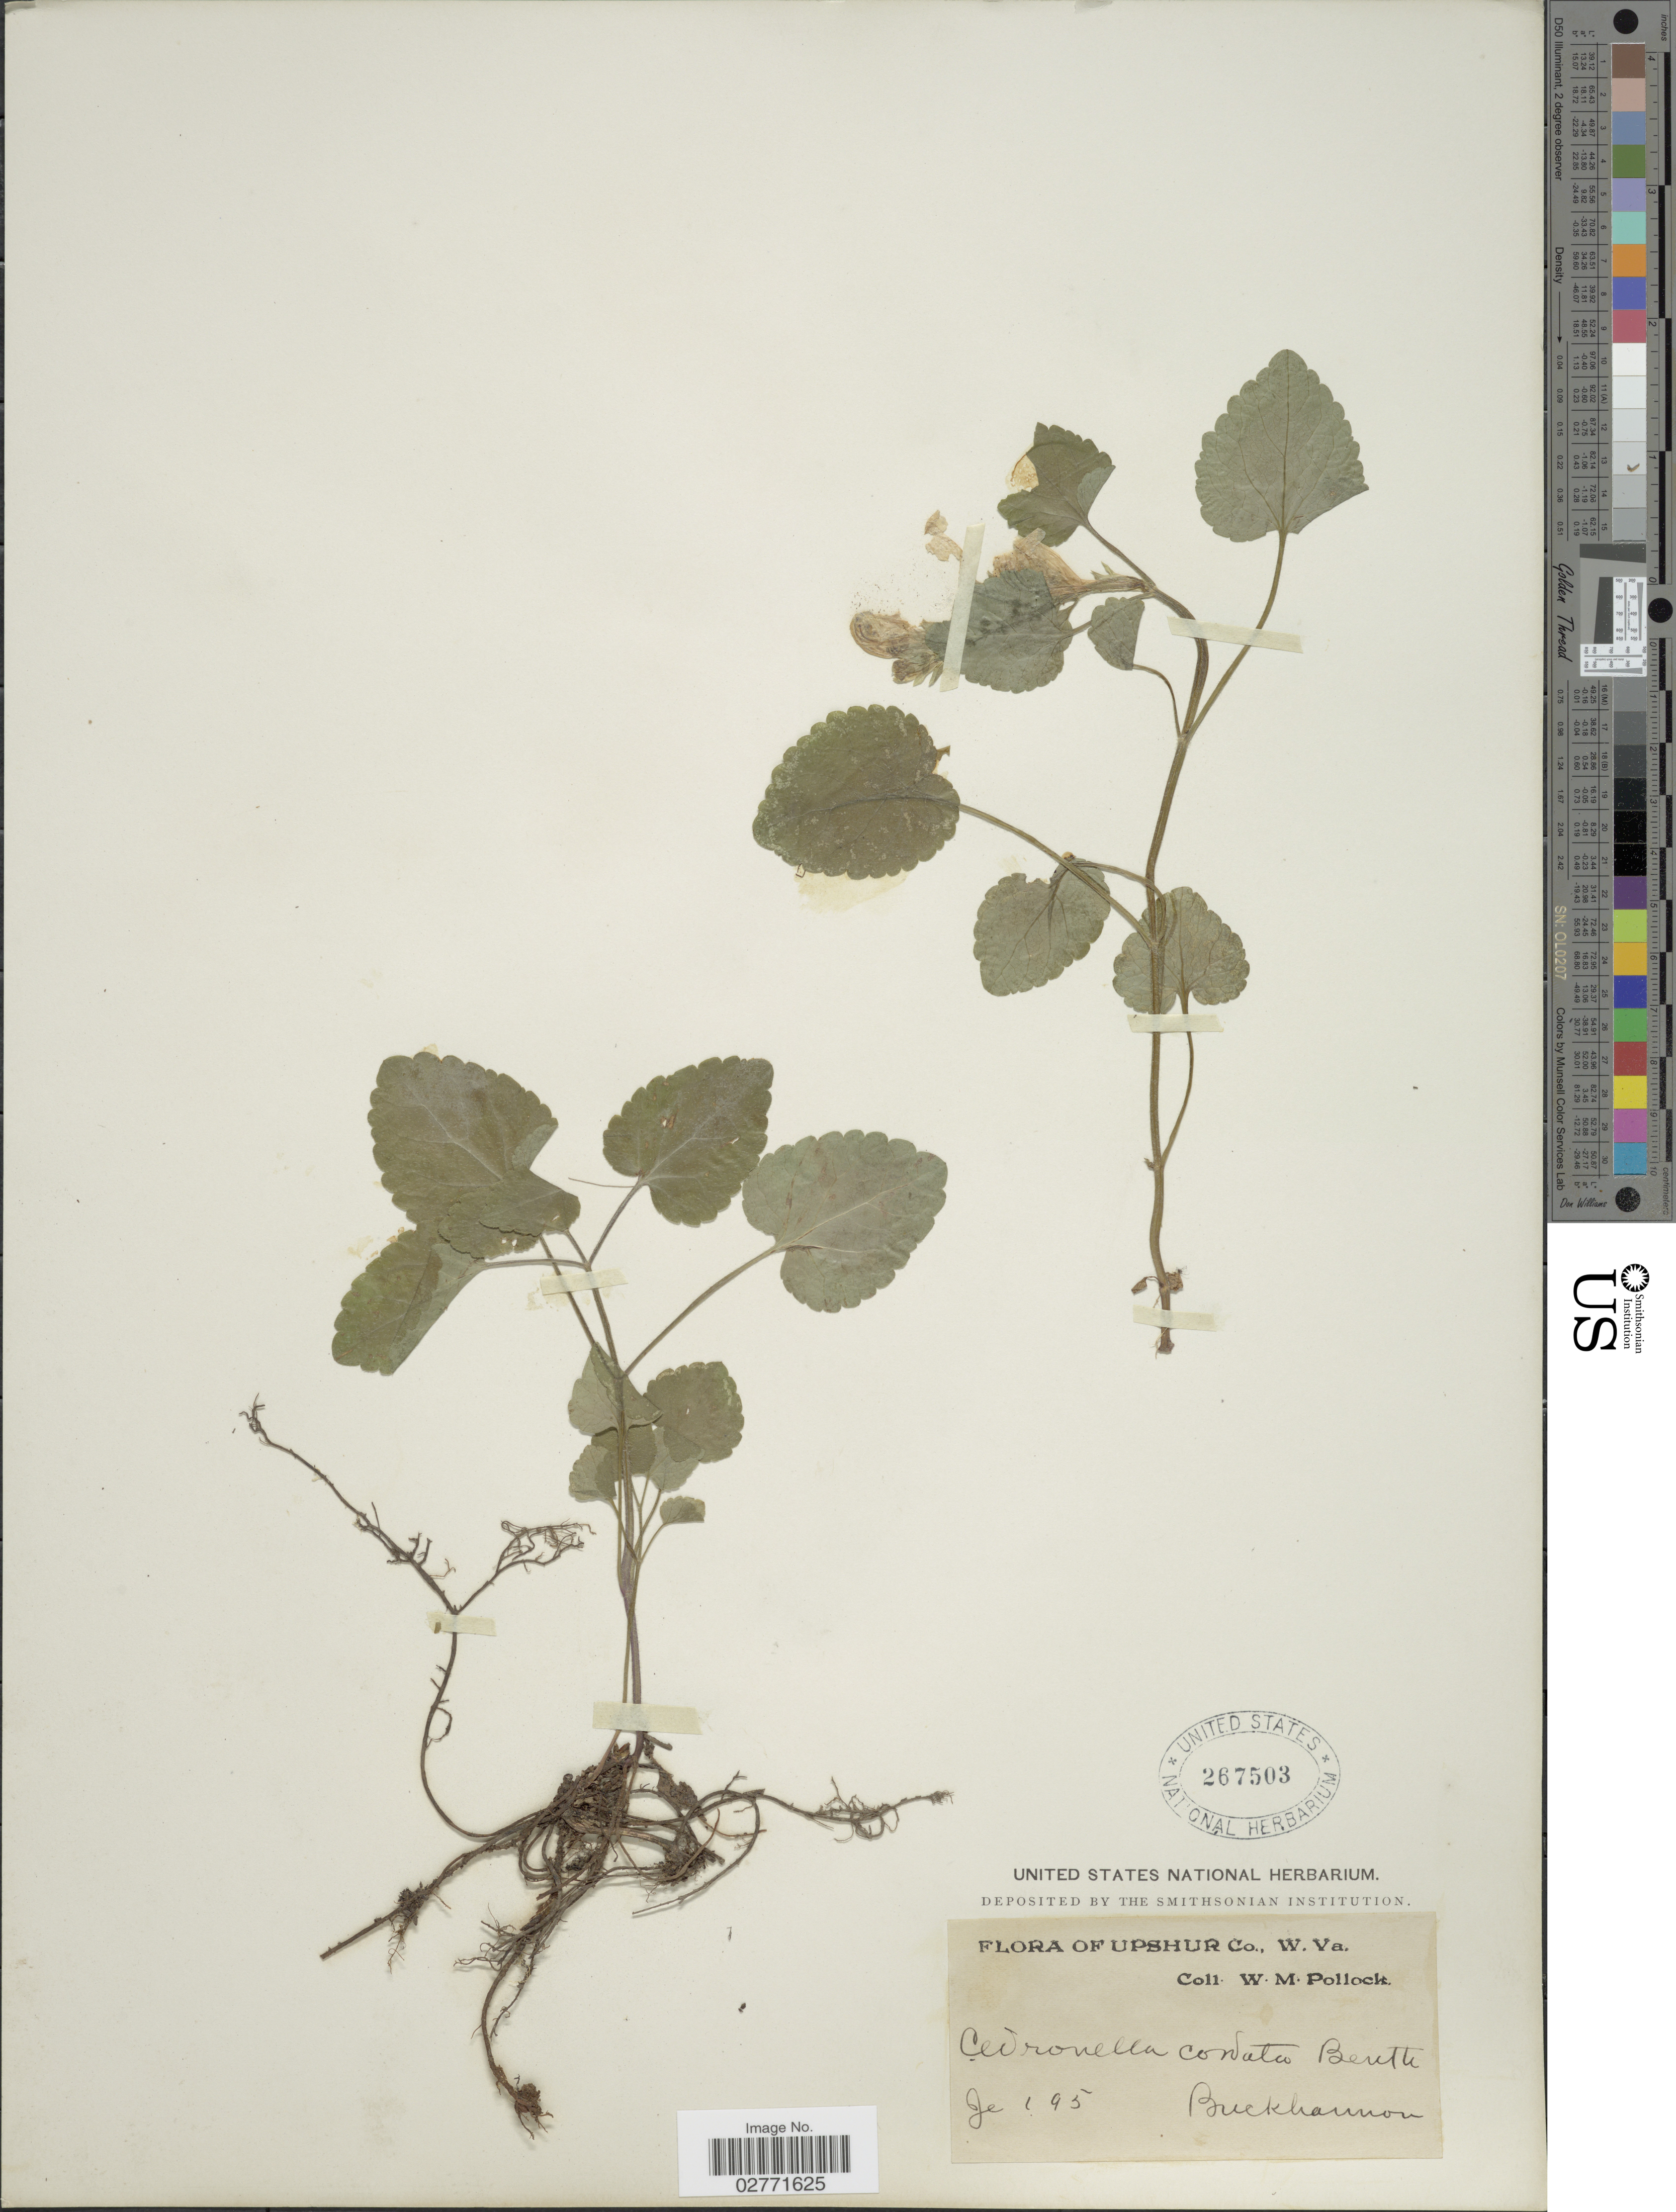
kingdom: Plantae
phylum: Tracheophyta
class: Magnoliopsida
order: Lamiales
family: Lamiaceae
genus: Meehania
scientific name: Meehania cordata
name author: (Nutt.) Britton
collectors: W. M. Pollock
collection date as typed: Transcribed d/m/y: 1/6/95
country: United States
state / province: West Virginia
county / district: Upshur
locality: Buckhannon.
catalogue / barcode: US 267503